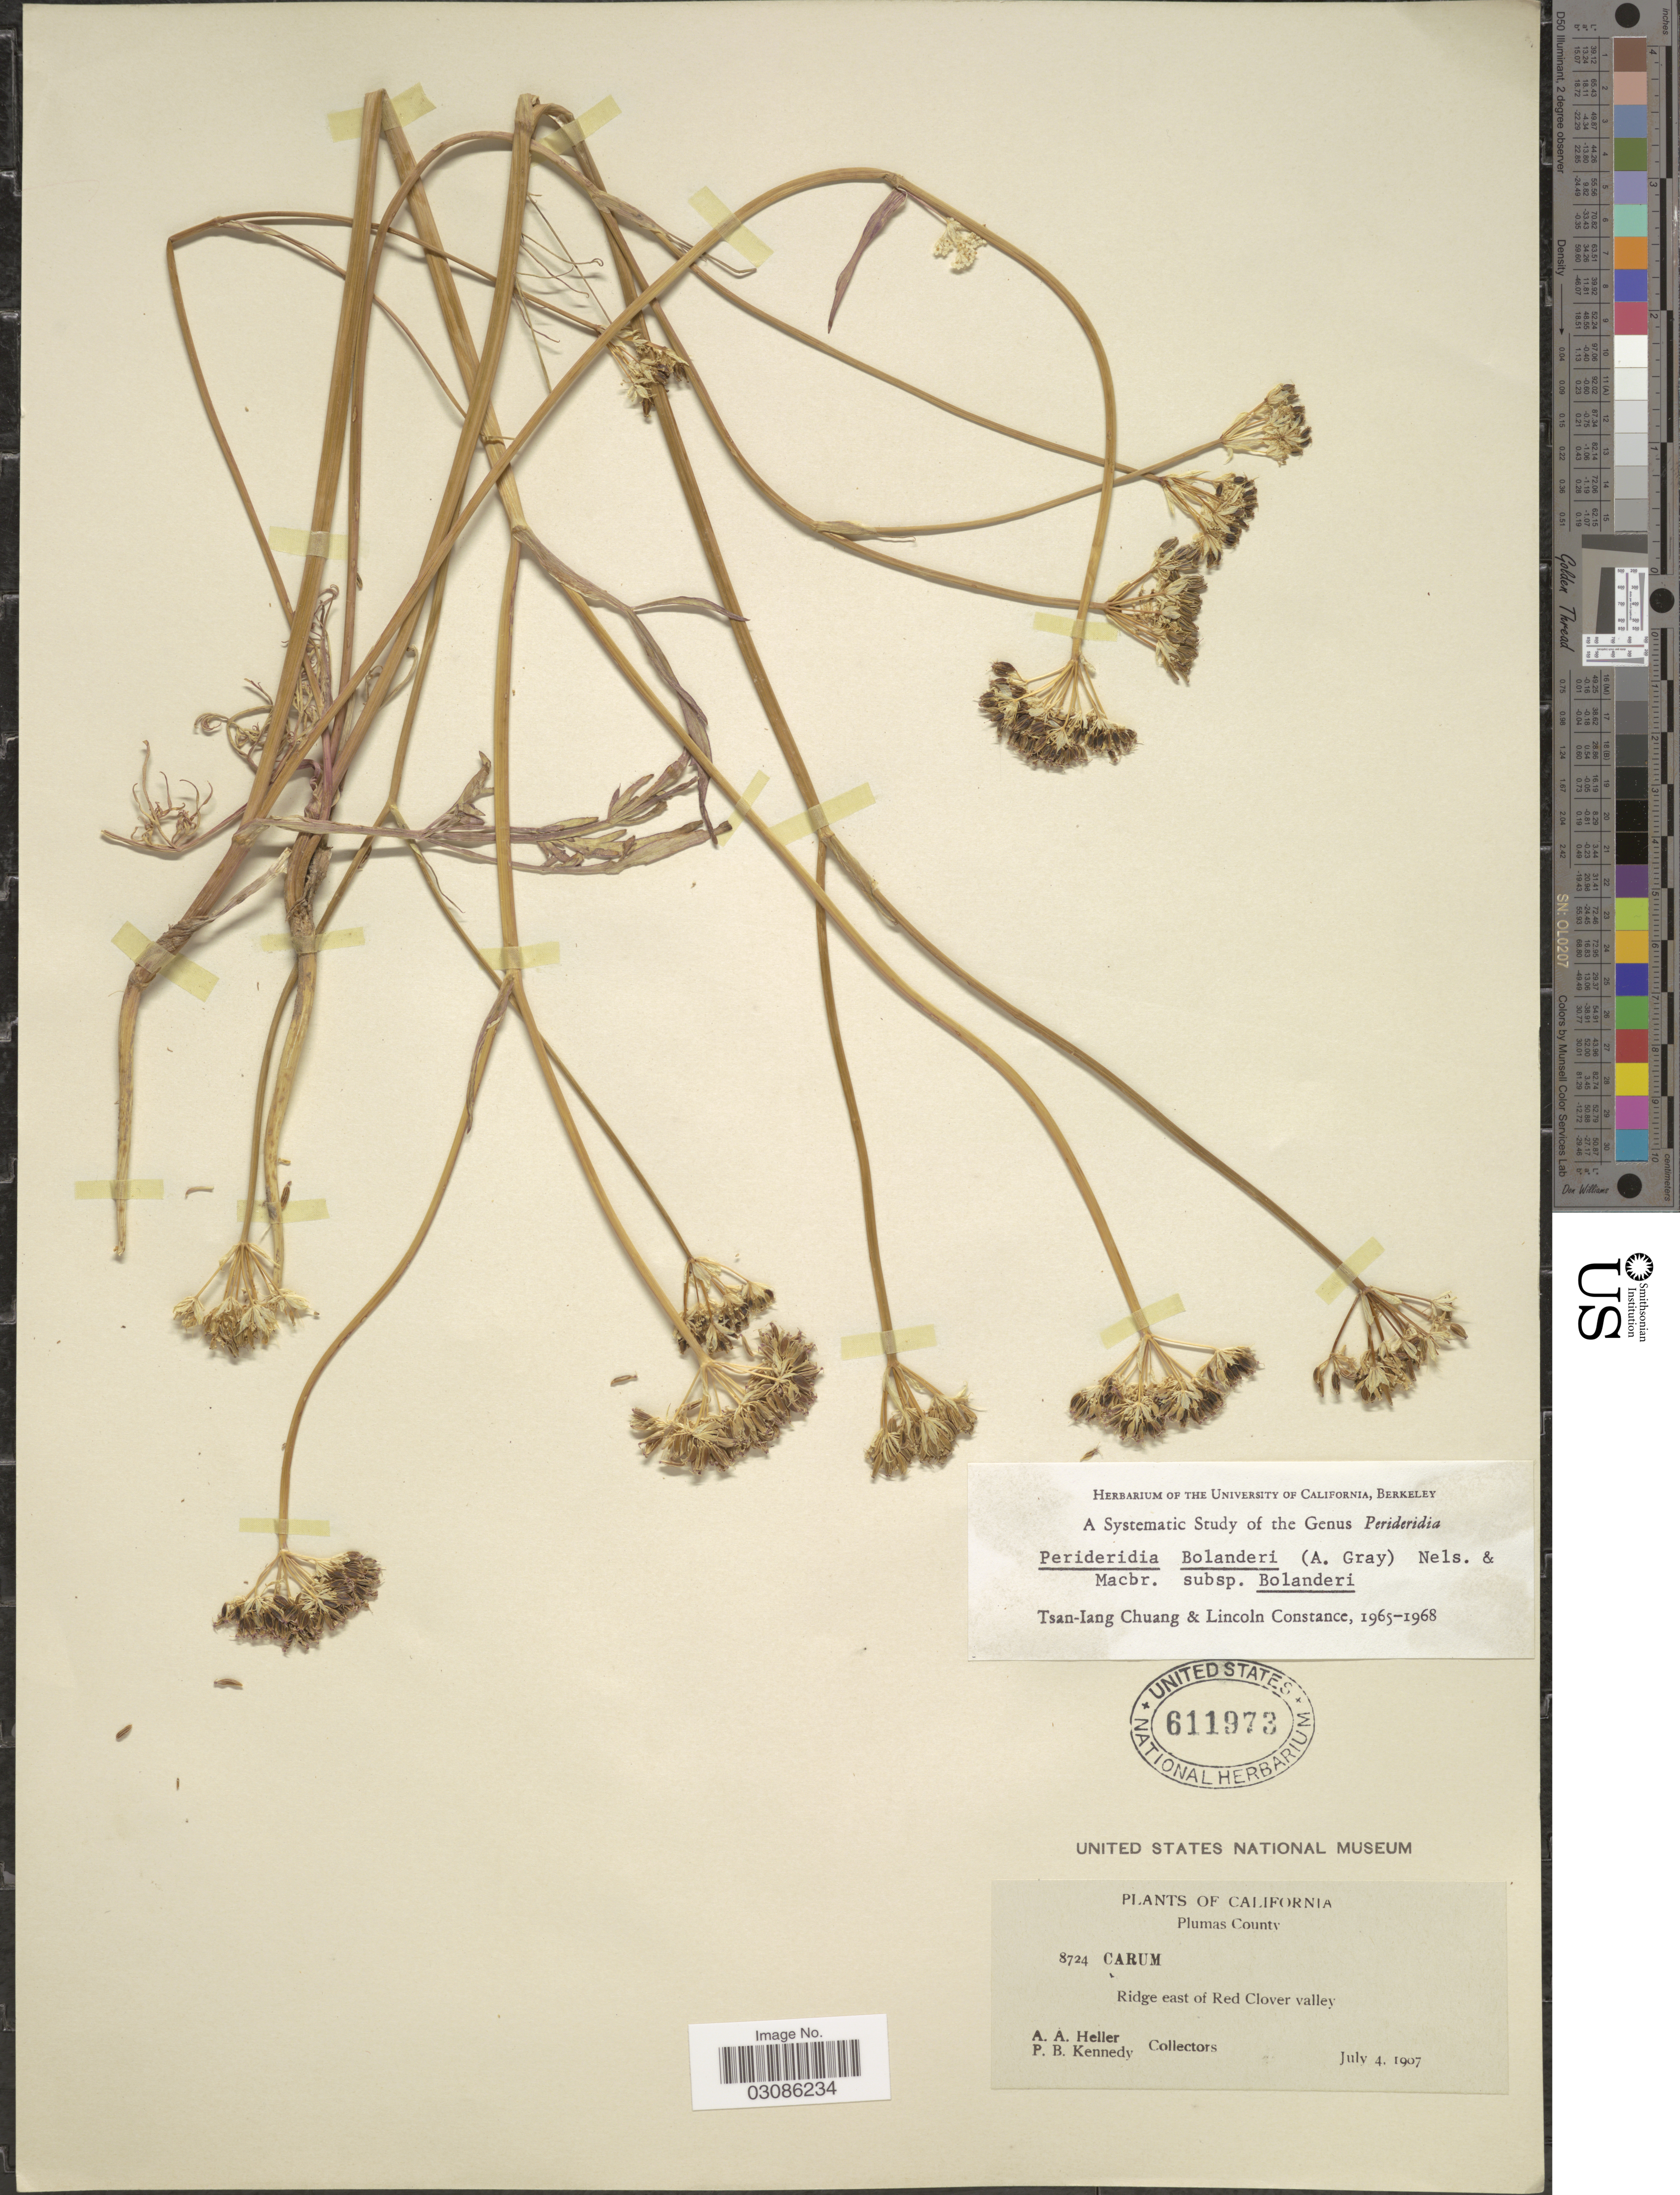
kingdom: Plantae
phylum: Tracheophyta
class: Magnoliopsida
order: Apiales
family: Apiaceae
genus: Perideridia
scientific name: Perideridia bolanderi subsp. bolanderi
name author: (A. Gray) A. Nelson & J.F. Macbr.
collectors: A. A. Heller & P. B. Kennedy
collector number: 8724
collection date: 1907-07-04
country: United States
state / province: California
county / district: Plumas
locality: Plumas County, Ridge east of Red Clover valley.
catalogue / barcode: US 611973